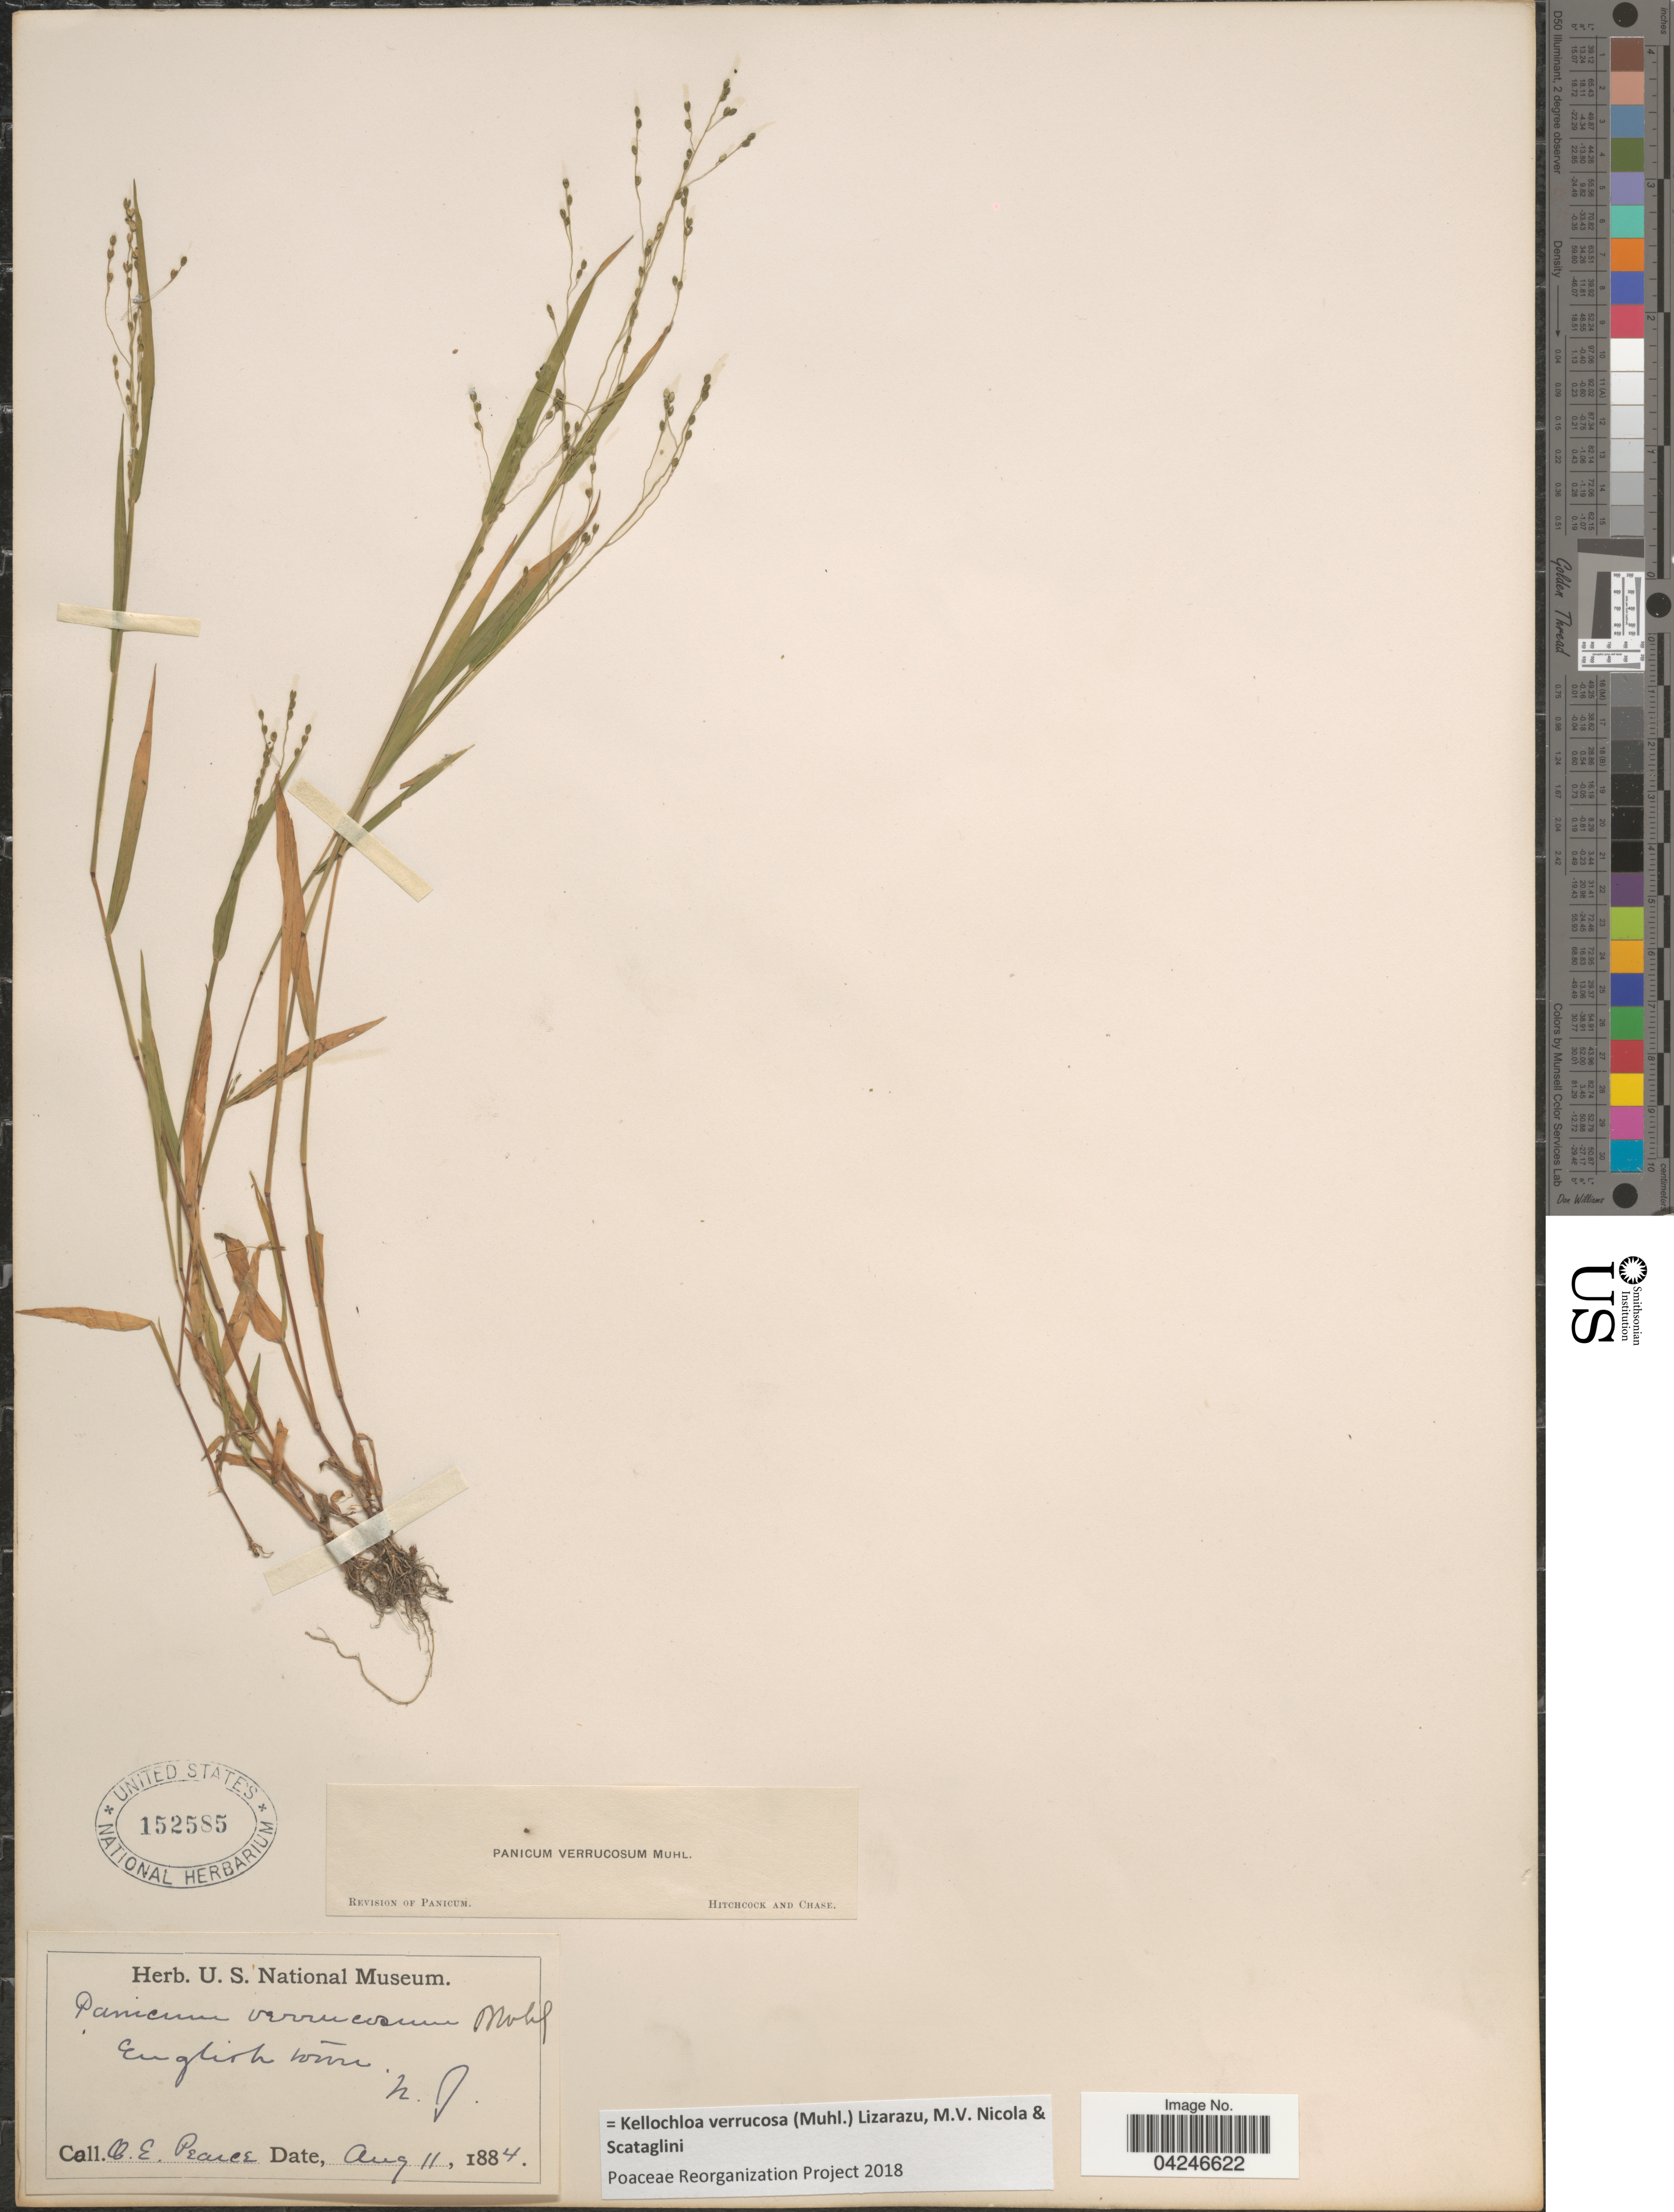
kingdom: Plantae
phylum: Tracheophyta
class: Liliopsida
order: Poales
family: Poaceae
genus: Kellochloa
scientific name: Kellochloa verrucosa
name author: (Muhl.) Lizarazu et al.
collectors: O. E. Pearce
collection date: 1884-08-11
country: United States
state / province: New Jersey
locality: English town.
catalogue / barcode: US 152585